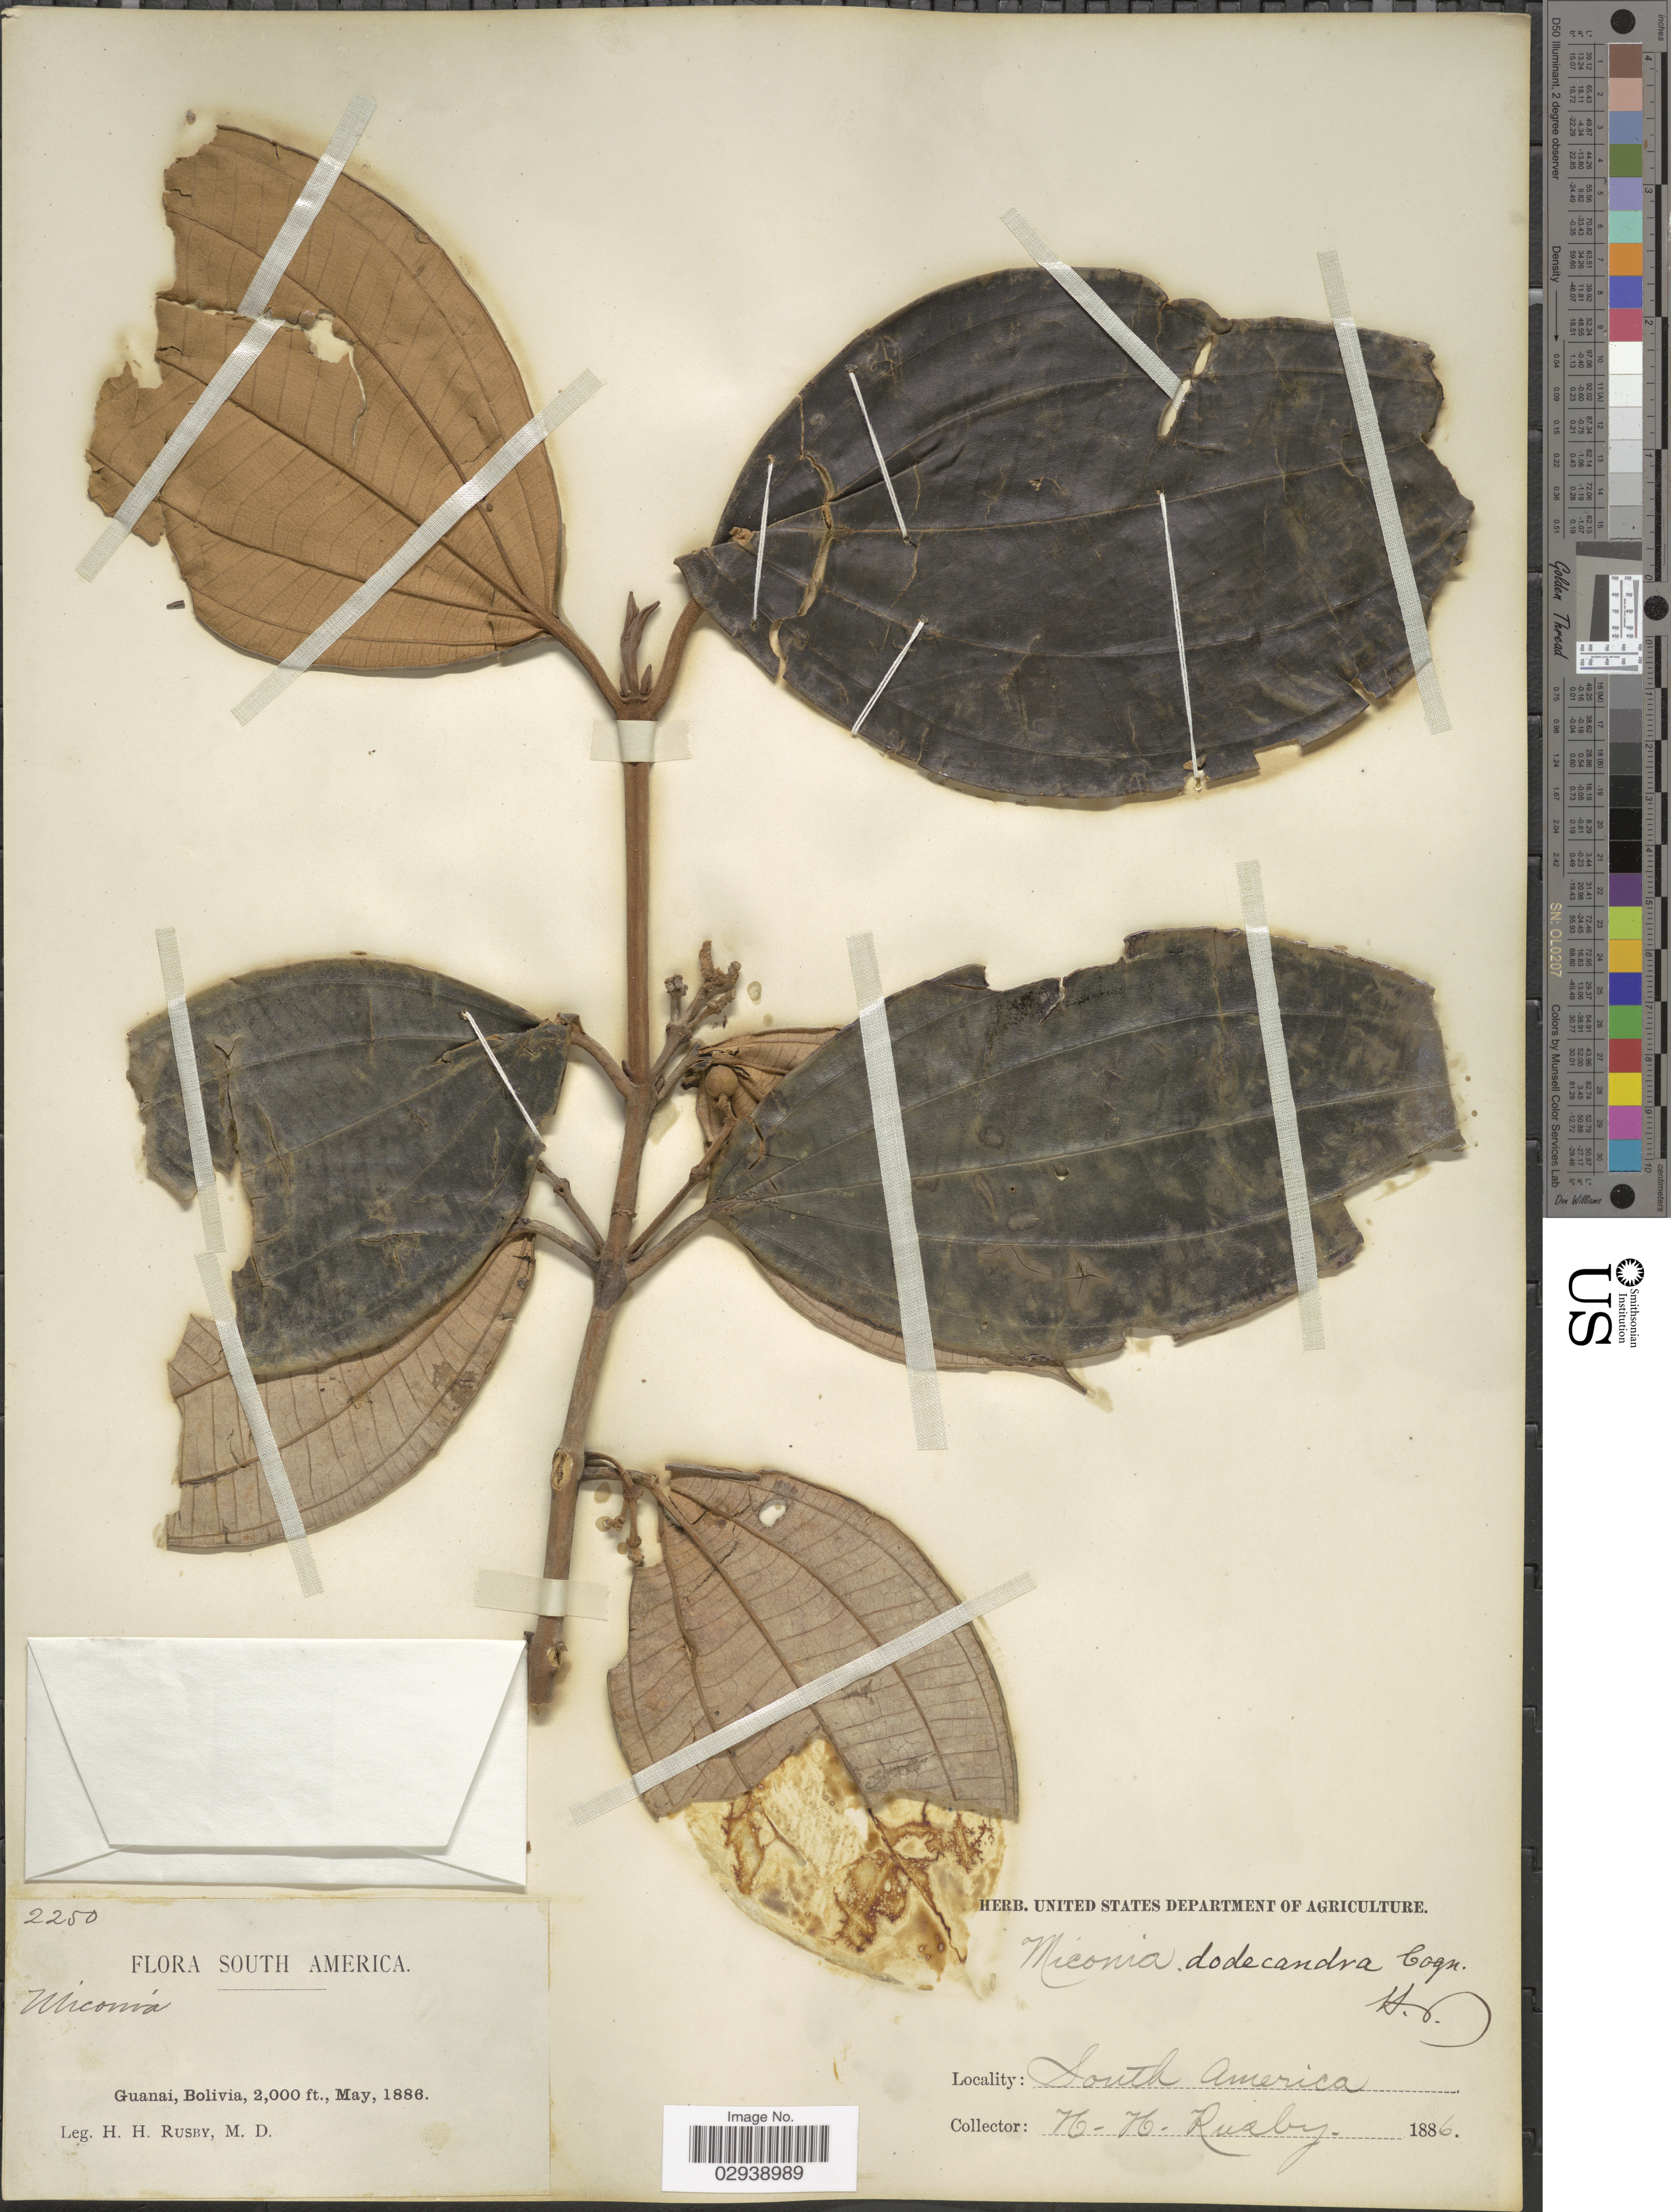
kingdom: Plantae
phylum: Tracheophyta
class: Magnoliopsida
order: Myrtales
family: Melastomataceae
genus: Miconia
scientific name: Miconia dodecandra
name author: Cogn.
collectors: H. H. Rusby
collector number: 2250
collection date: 1886-05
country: Bolivia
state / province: La Páz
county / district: Larecaja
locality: Guanay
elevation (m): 610